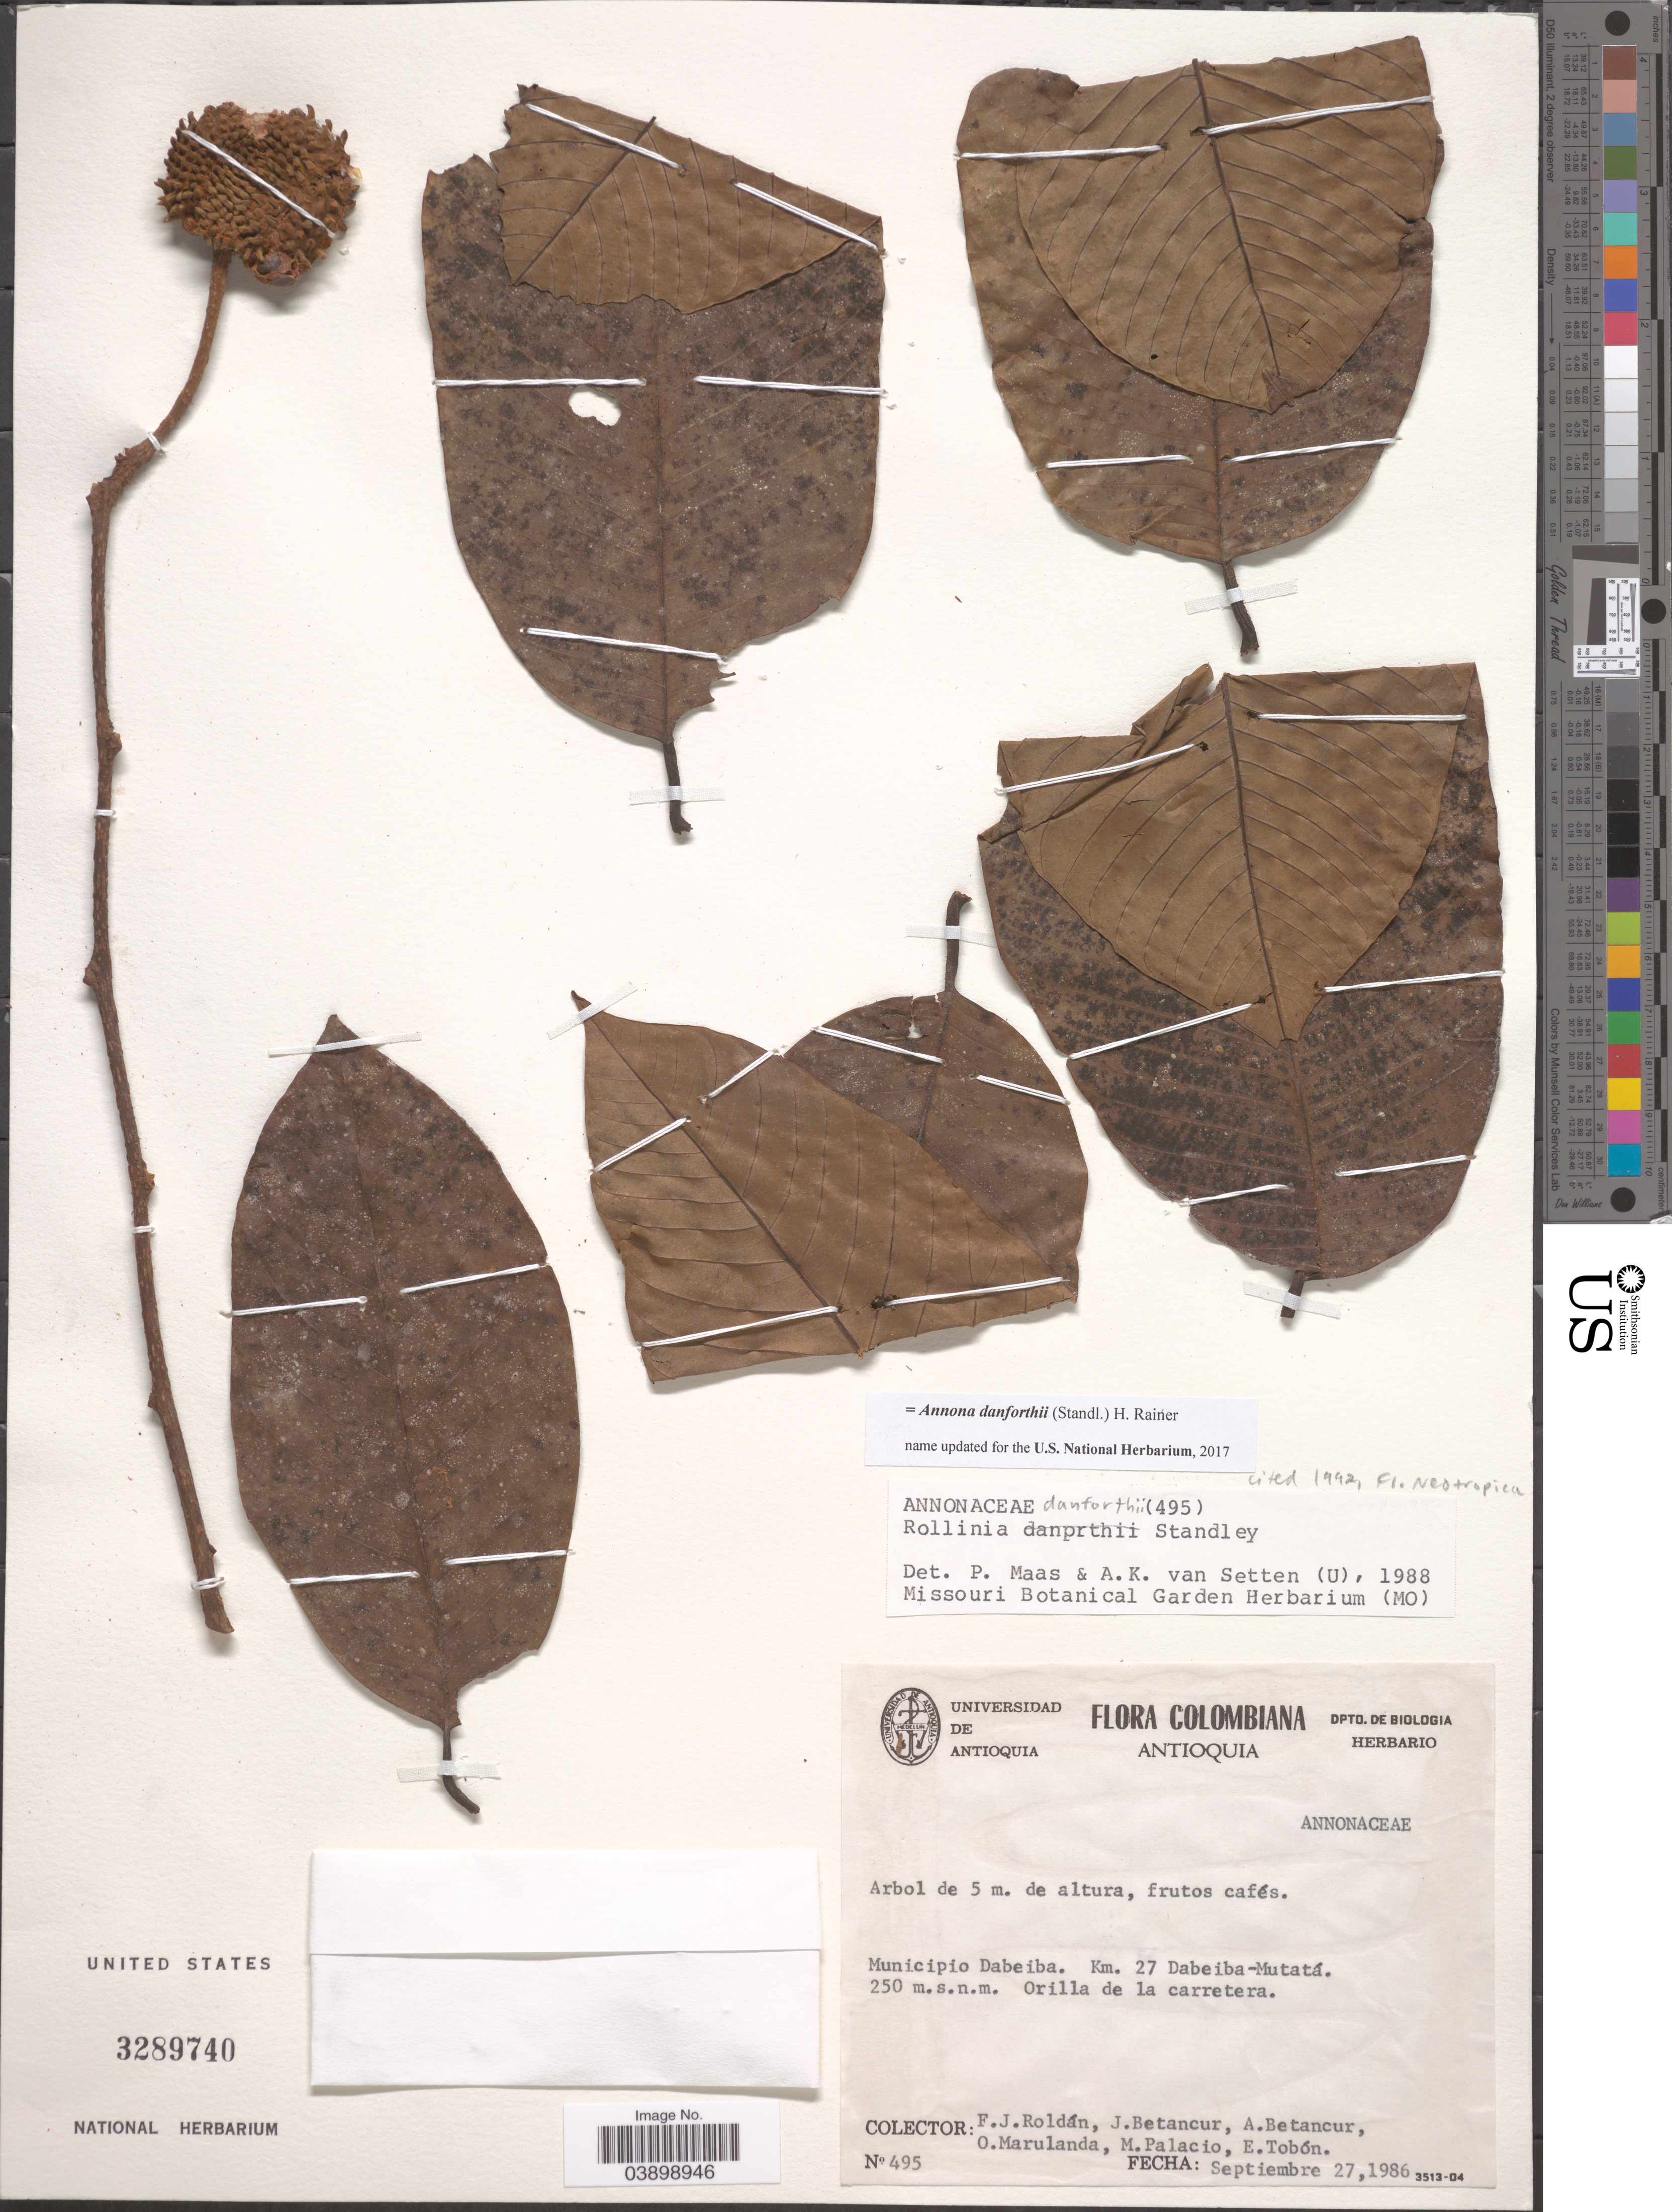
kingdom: Plantae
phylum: Tracheophyta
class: Magnoliopsida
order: Magnoliales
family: Annonaceae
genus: Annona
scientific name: Annona danforthii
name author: (Standl.) H. Rainer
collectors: F. J. Roldán, J. Betancur, A. Betancur, O. Marulanda & et al.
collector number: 495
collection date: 1986-09-27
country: Colombia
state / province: Antioquia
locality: Municipio Dabeiba. Km. 27 Dabeiba-Mutatá.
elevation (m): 250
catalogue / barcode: US 3289740